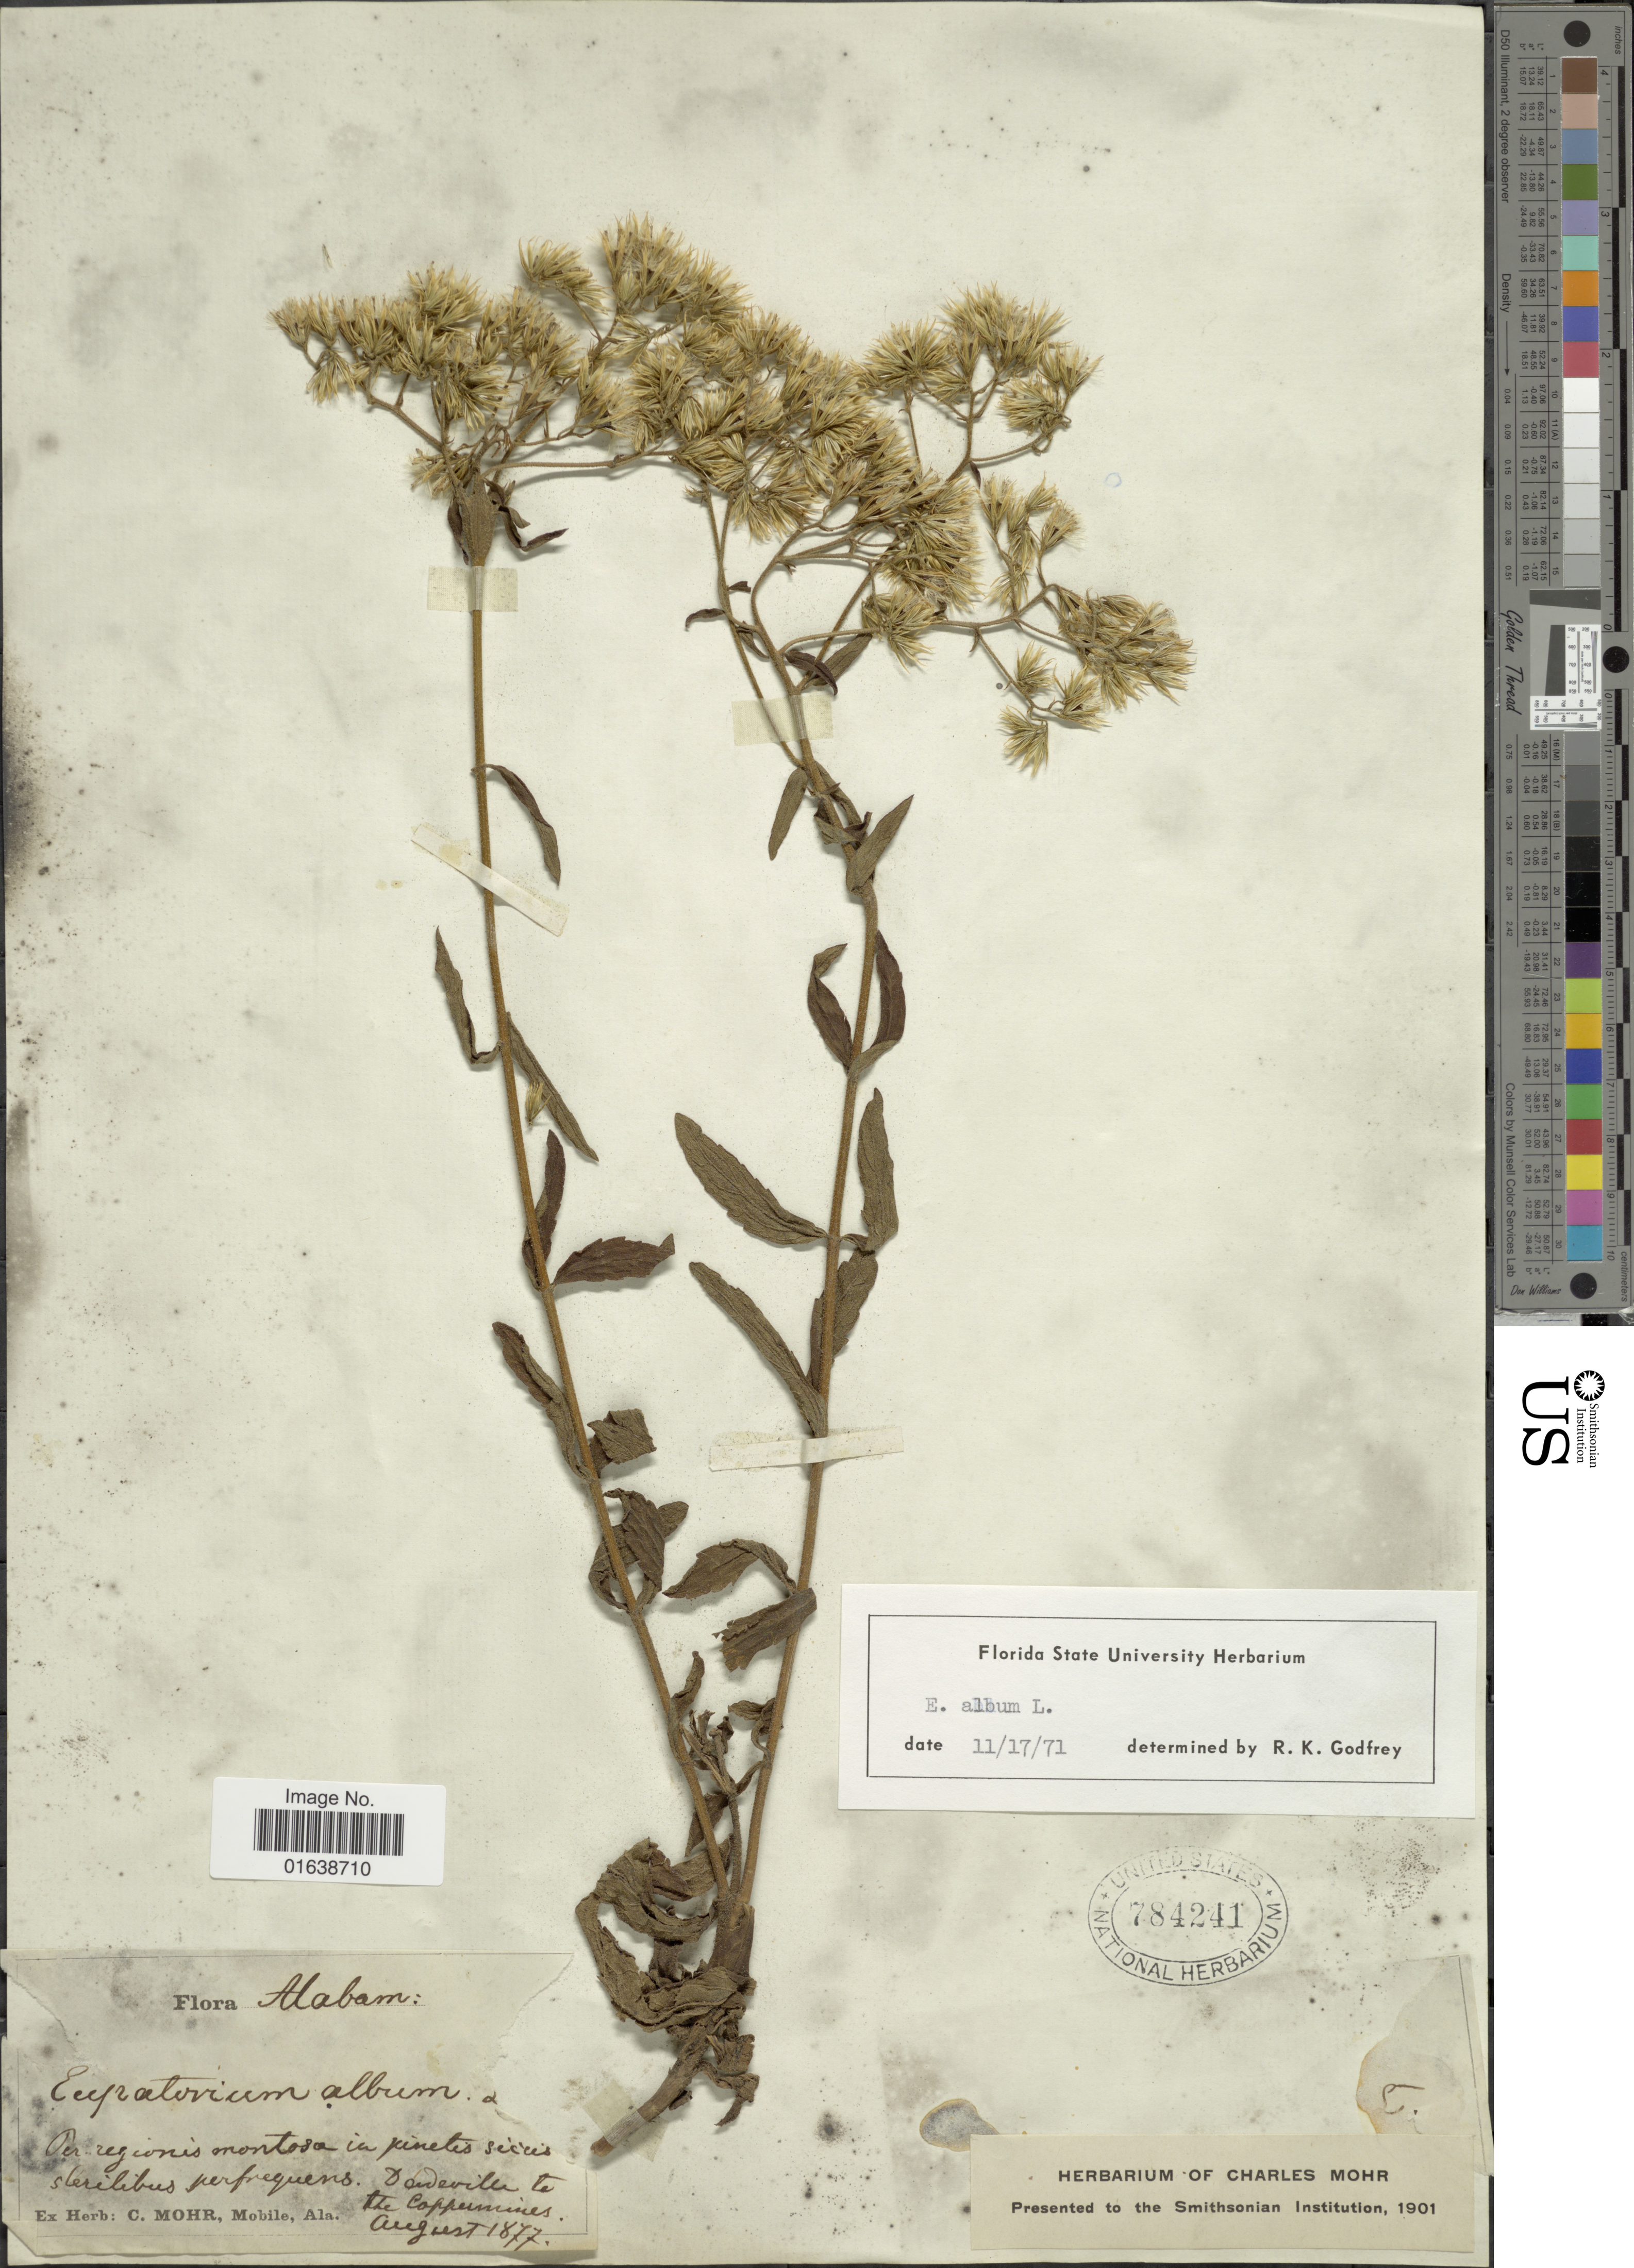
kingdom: Plantae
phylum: Tracheophyta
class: Magnoliopsida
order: Asterales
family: Asteraceae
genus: Eupatorium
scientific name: Eupatorium album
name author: L.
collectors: ex herb. Charles Mohr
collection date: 1877-08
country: United States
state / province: Alabama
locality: Alabam: per regionis montosa in pinetes siccis sterilibus perfrequens Dadeville to the Coppermines.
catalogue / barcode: US 784241